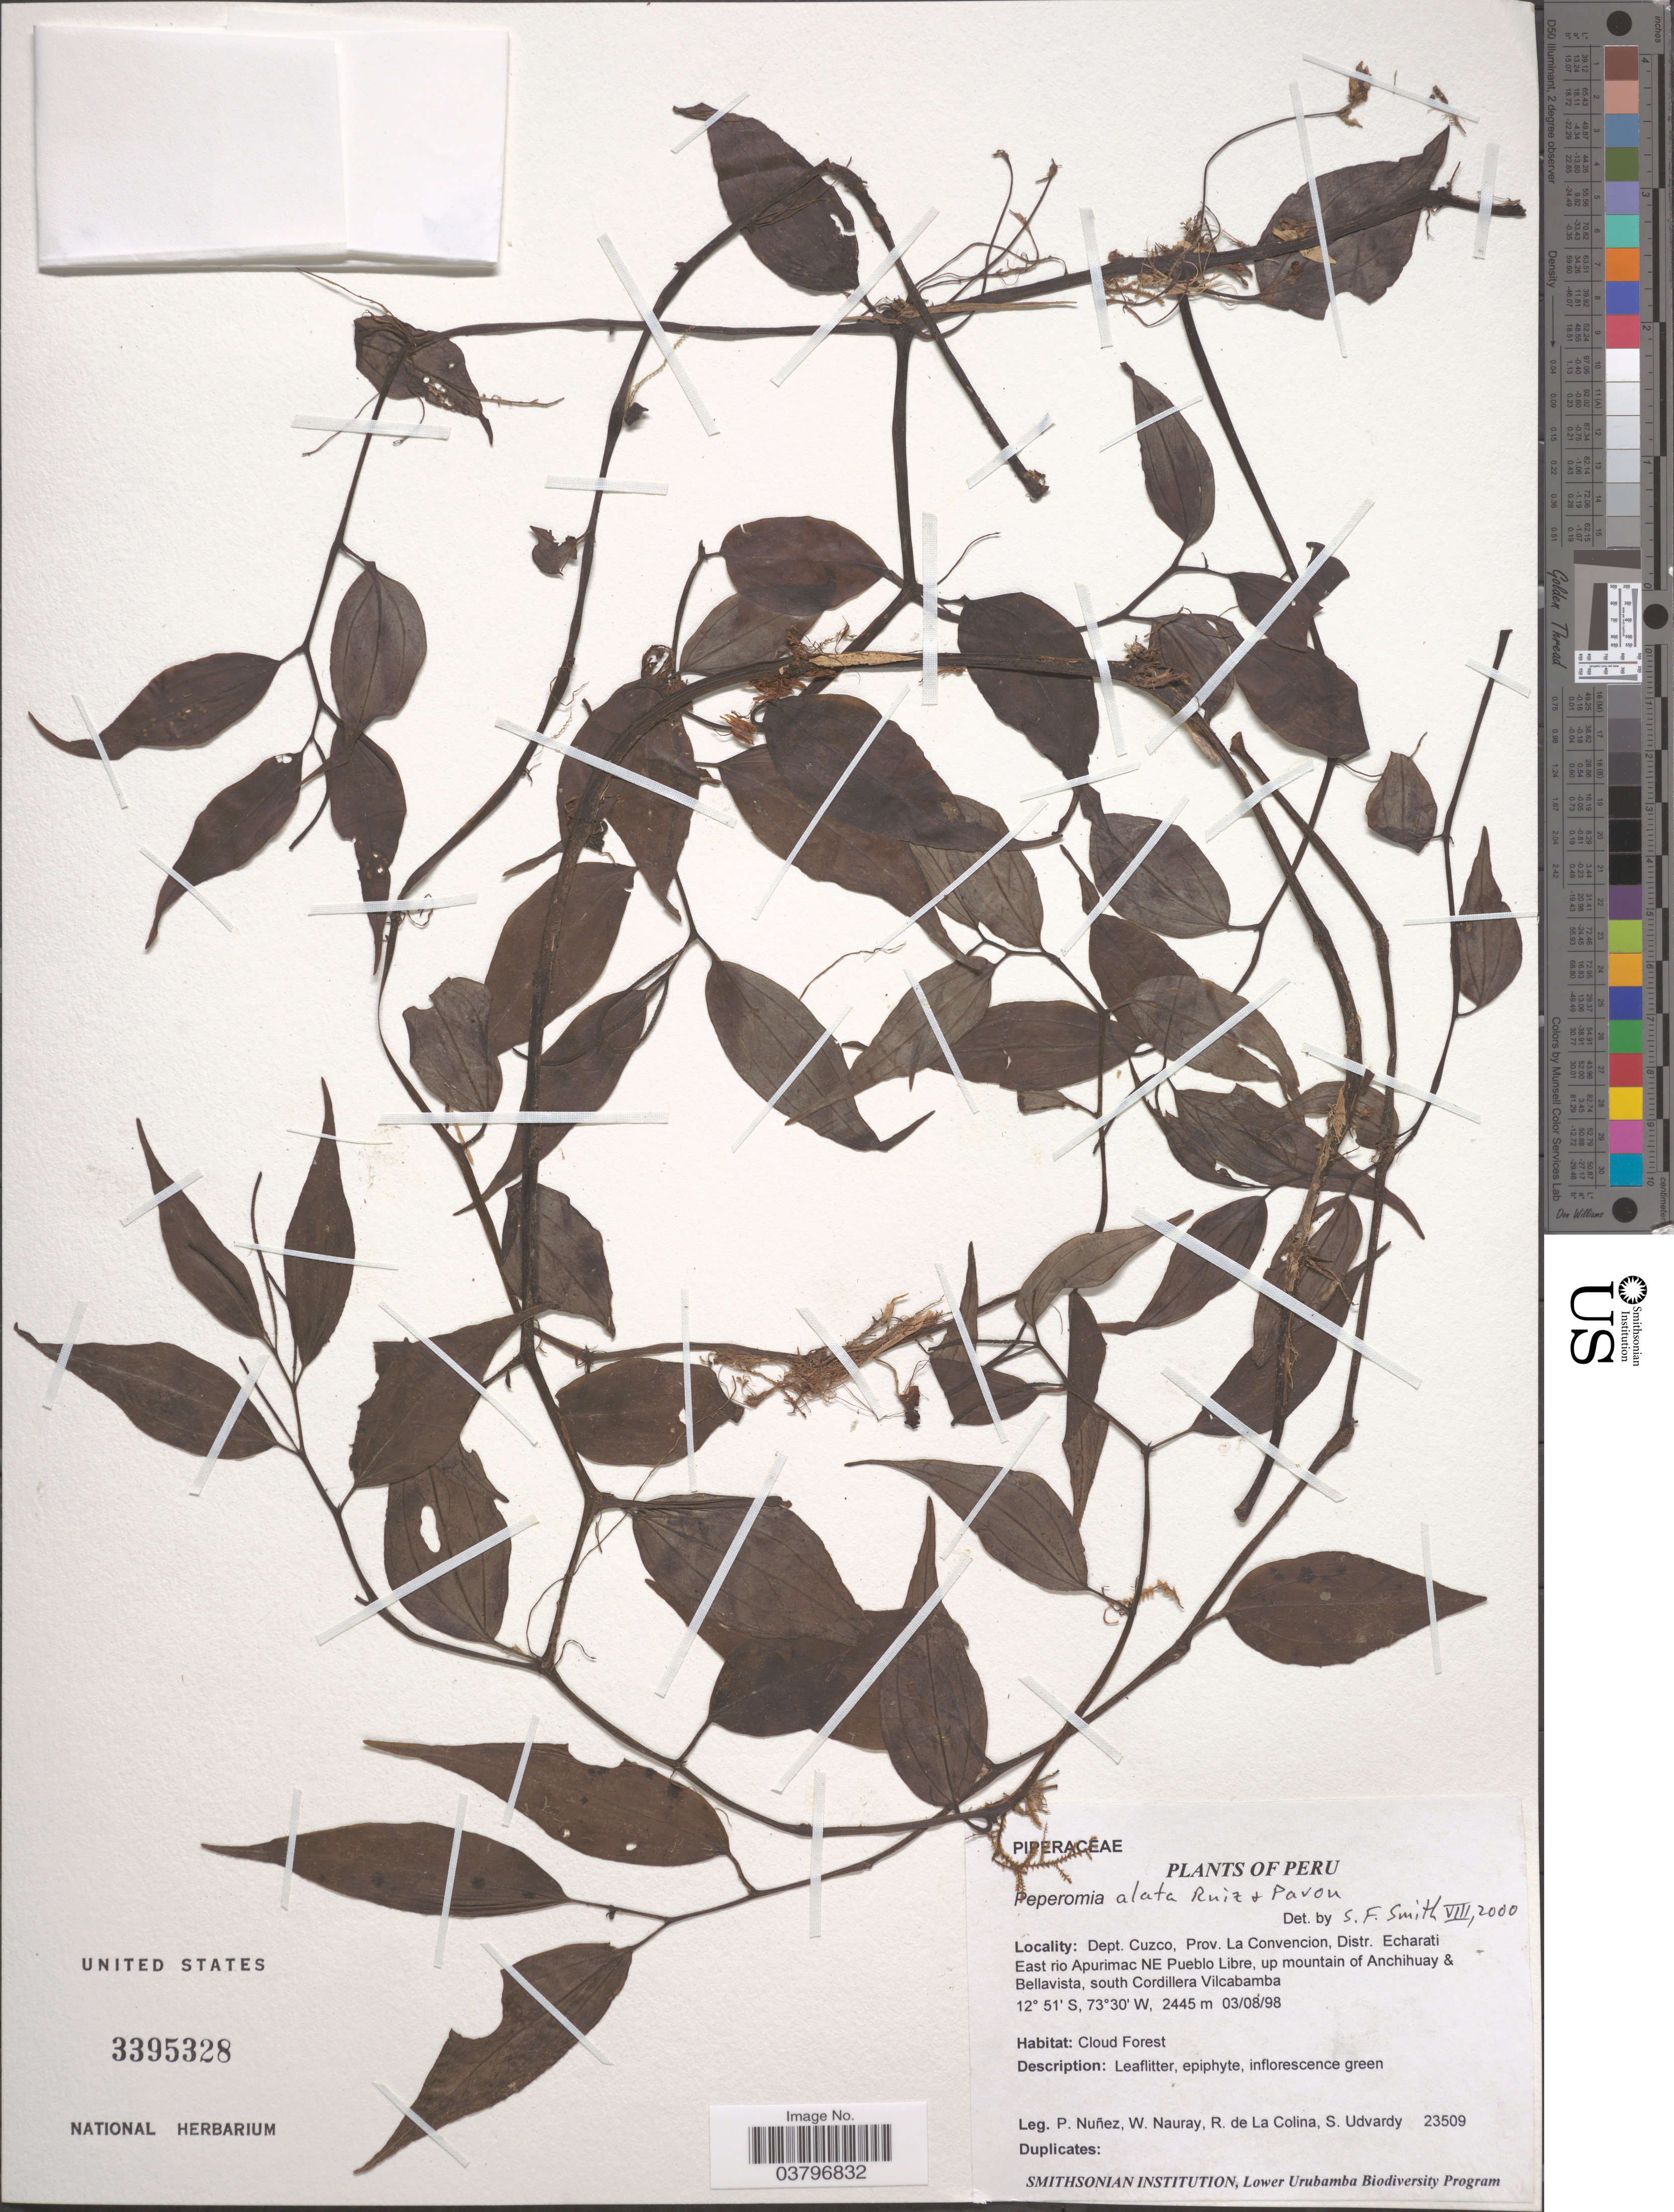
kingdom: Plantae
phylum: Tracheophyta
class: Magnoliopsida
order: Piperales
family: Piperaceae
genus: Peperomia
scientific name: Peperomia alata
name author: Ruiz & Pav.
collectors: P. Nuñez V., W. Nauray, R. de La Colina & S. Udvardy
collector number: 23509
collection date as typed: Transcribed d/m/y: 3/8/98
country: Peru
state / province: Cusco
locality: Dept. Cuzco, Prov. La Convencion, Distr. Echarati East rio Apurimac NE Pueblo Libre, up mountain of Anchihuay & Bellavista, south Cordillera Vilcabamba.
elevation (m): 2445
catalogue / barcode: US 3395328